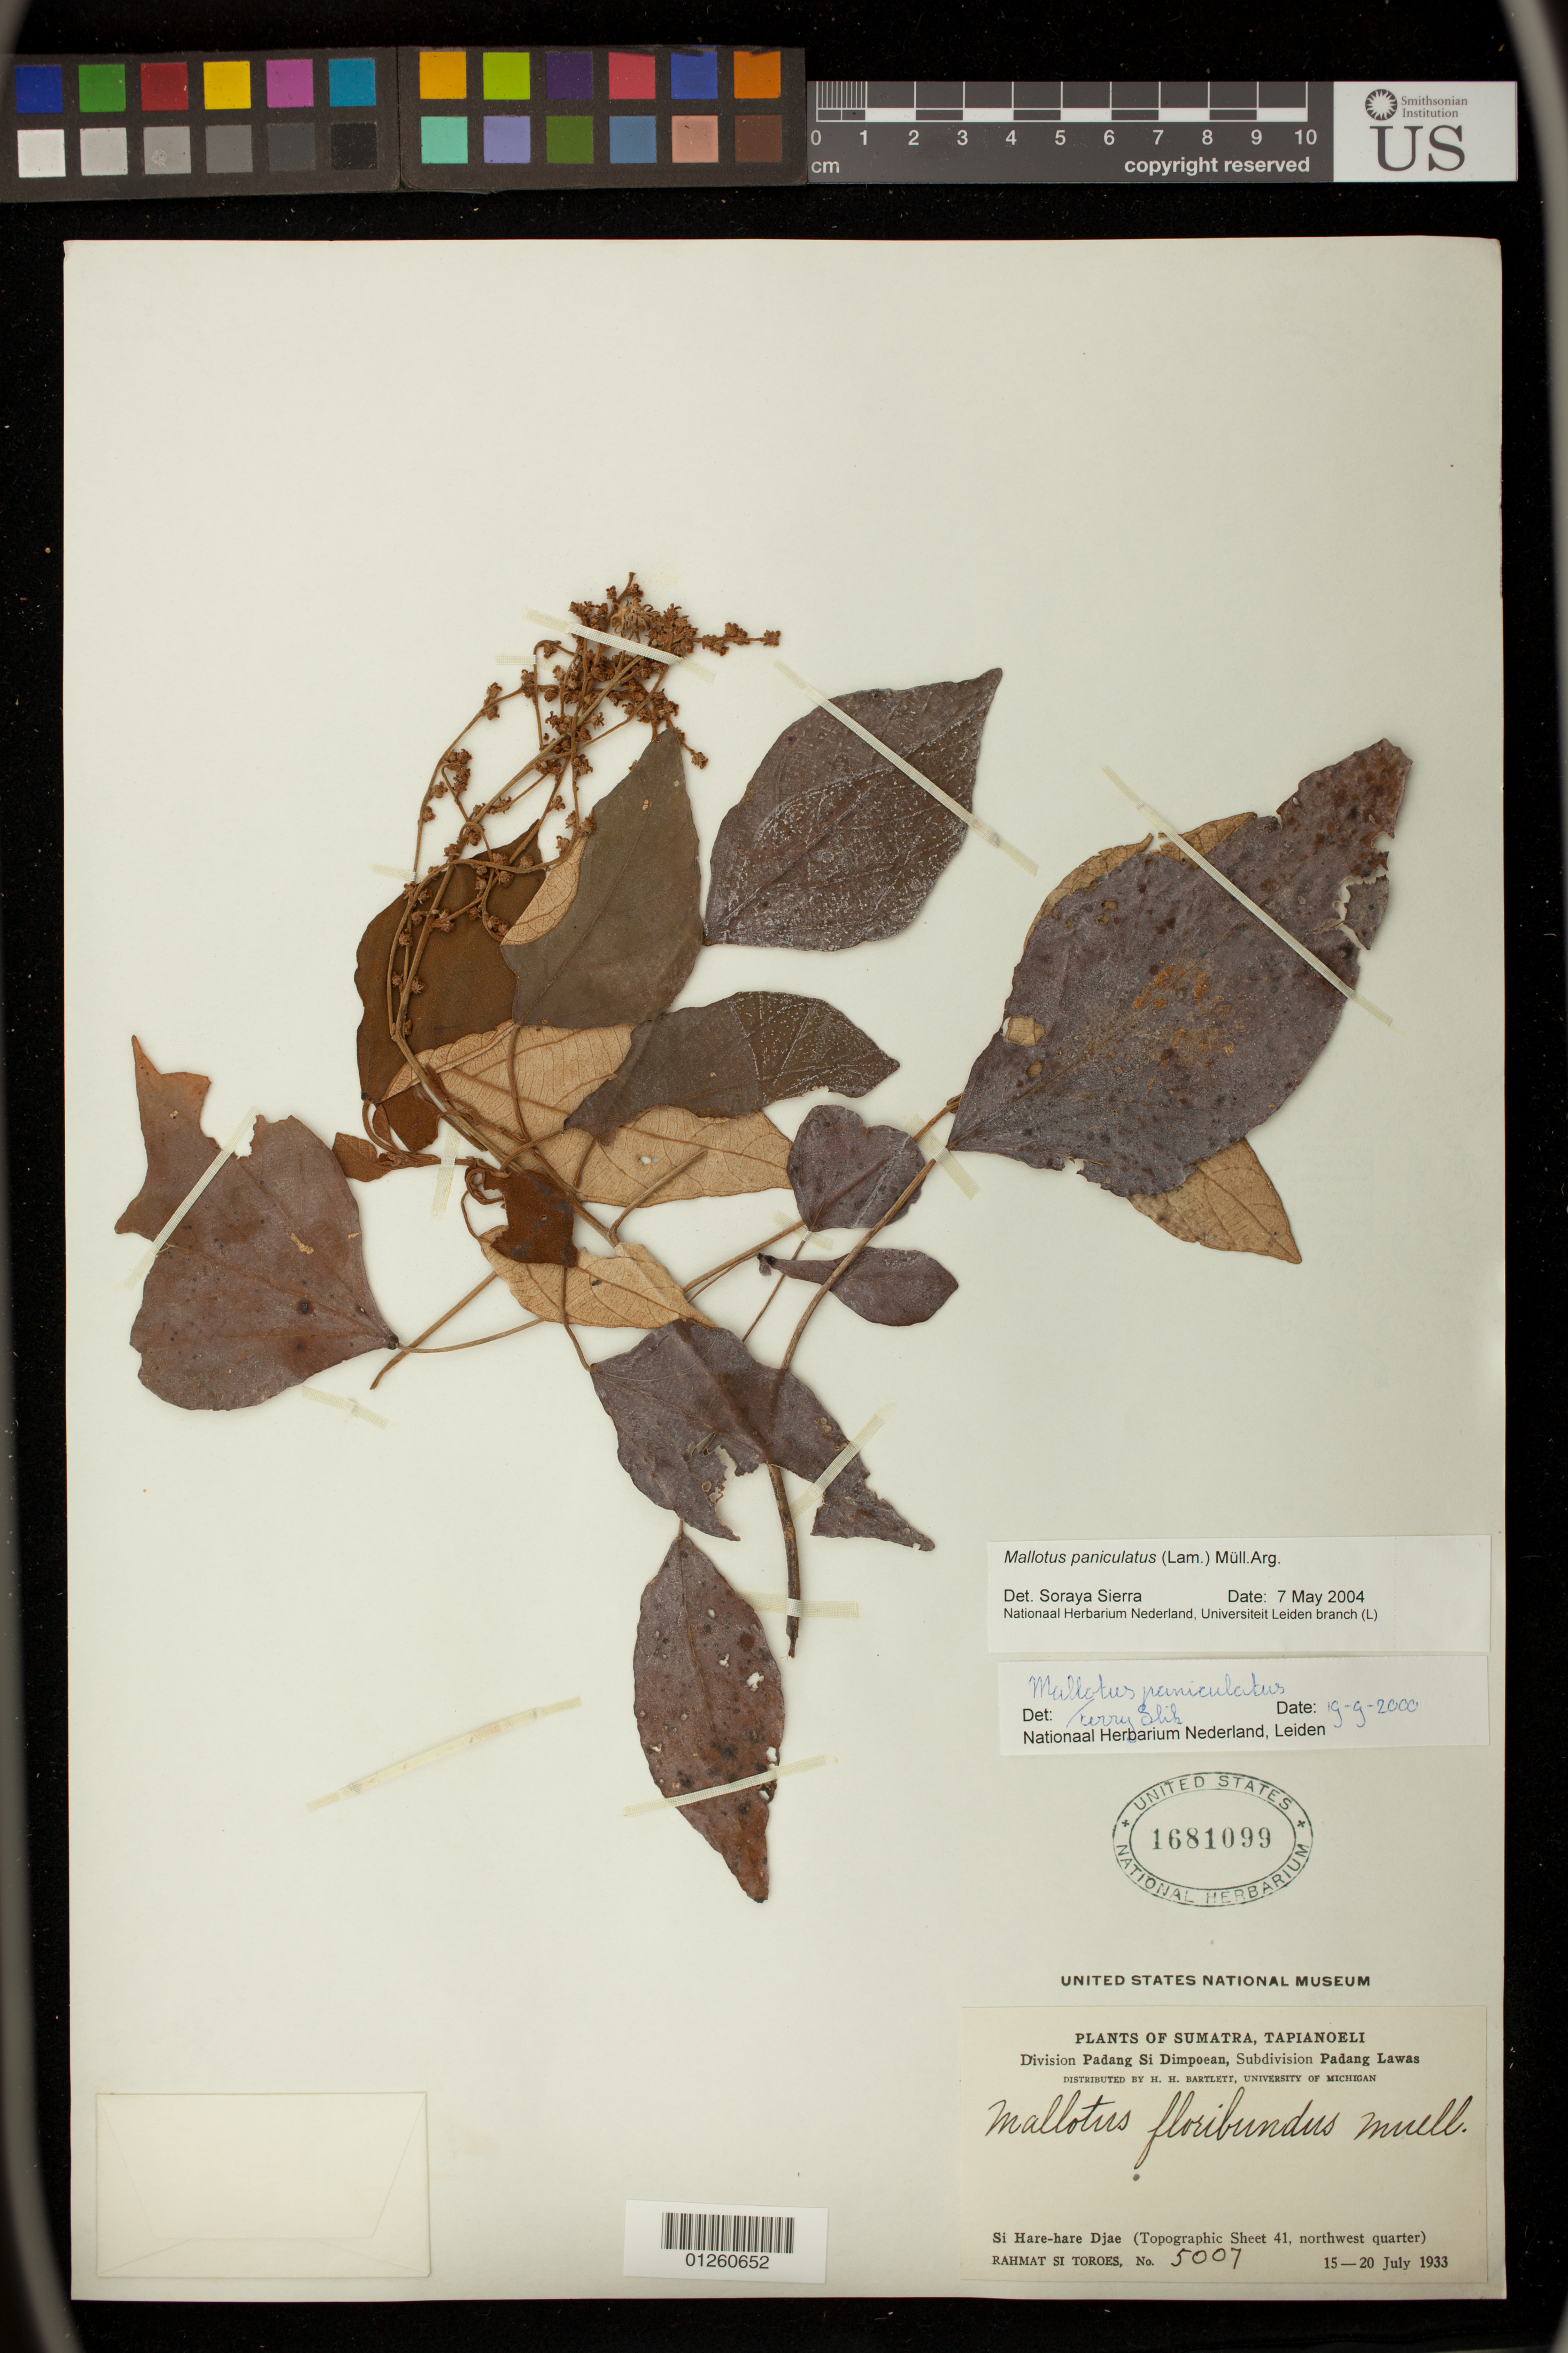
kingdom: Plantae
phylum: Tracheophyta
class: Magnoliopsida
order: Malpighiales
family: Euphorbiaceae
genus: Mallotus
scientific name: Mallotus paniculatus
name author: (Lam.) Müll. Arg.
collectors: Rahmat Si Boeea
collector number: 5007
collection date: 1933-07-15/1933-07-20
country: Indonesia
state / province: Sumatra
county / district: Sumatera Utara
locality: Si Hare-hare Djae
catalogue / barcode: US 1681099